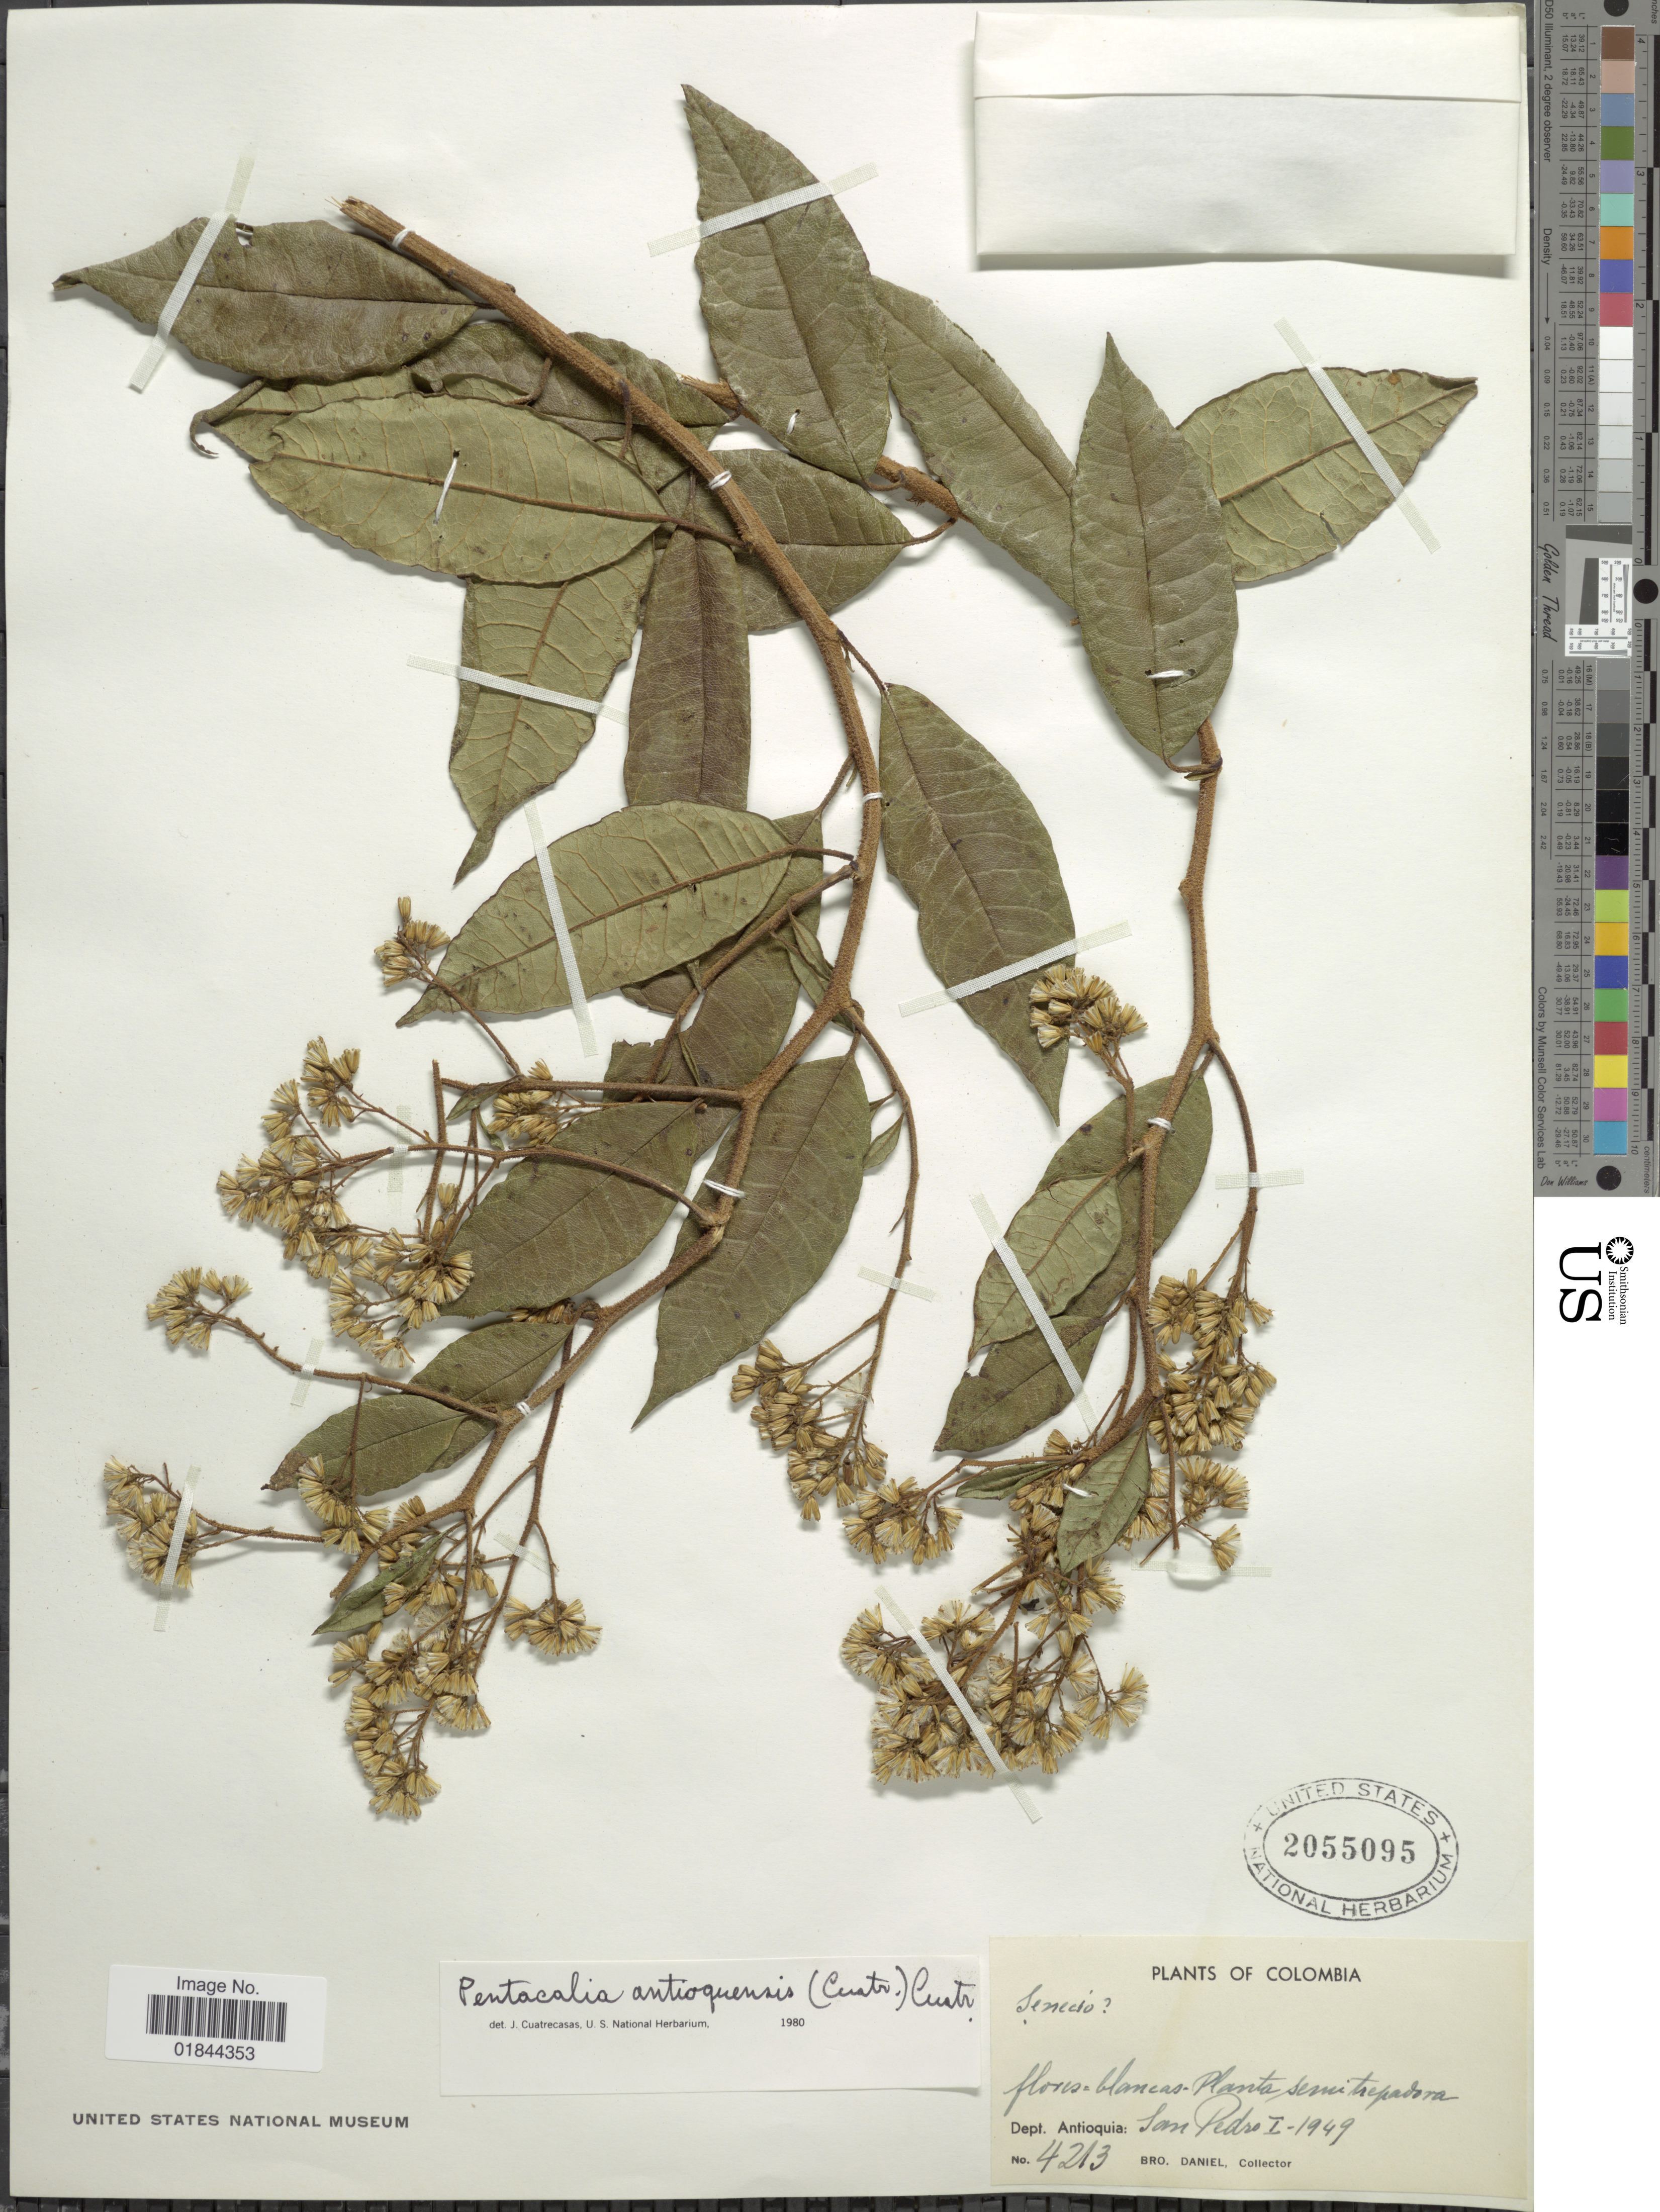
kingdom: Plantae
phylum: Tracheophyta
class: Magnoliopsida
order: Asterales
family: Asteraceae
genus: Pentacalia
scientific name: Pentacalia antioquensis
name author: (Cuatrec.) Cuatrec.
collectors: Bro. Daniel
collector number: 4213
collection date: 1949-01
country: Colombia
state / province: Antioquia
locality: Dept. Antioquía: San Pedro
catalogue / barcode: US 2055095